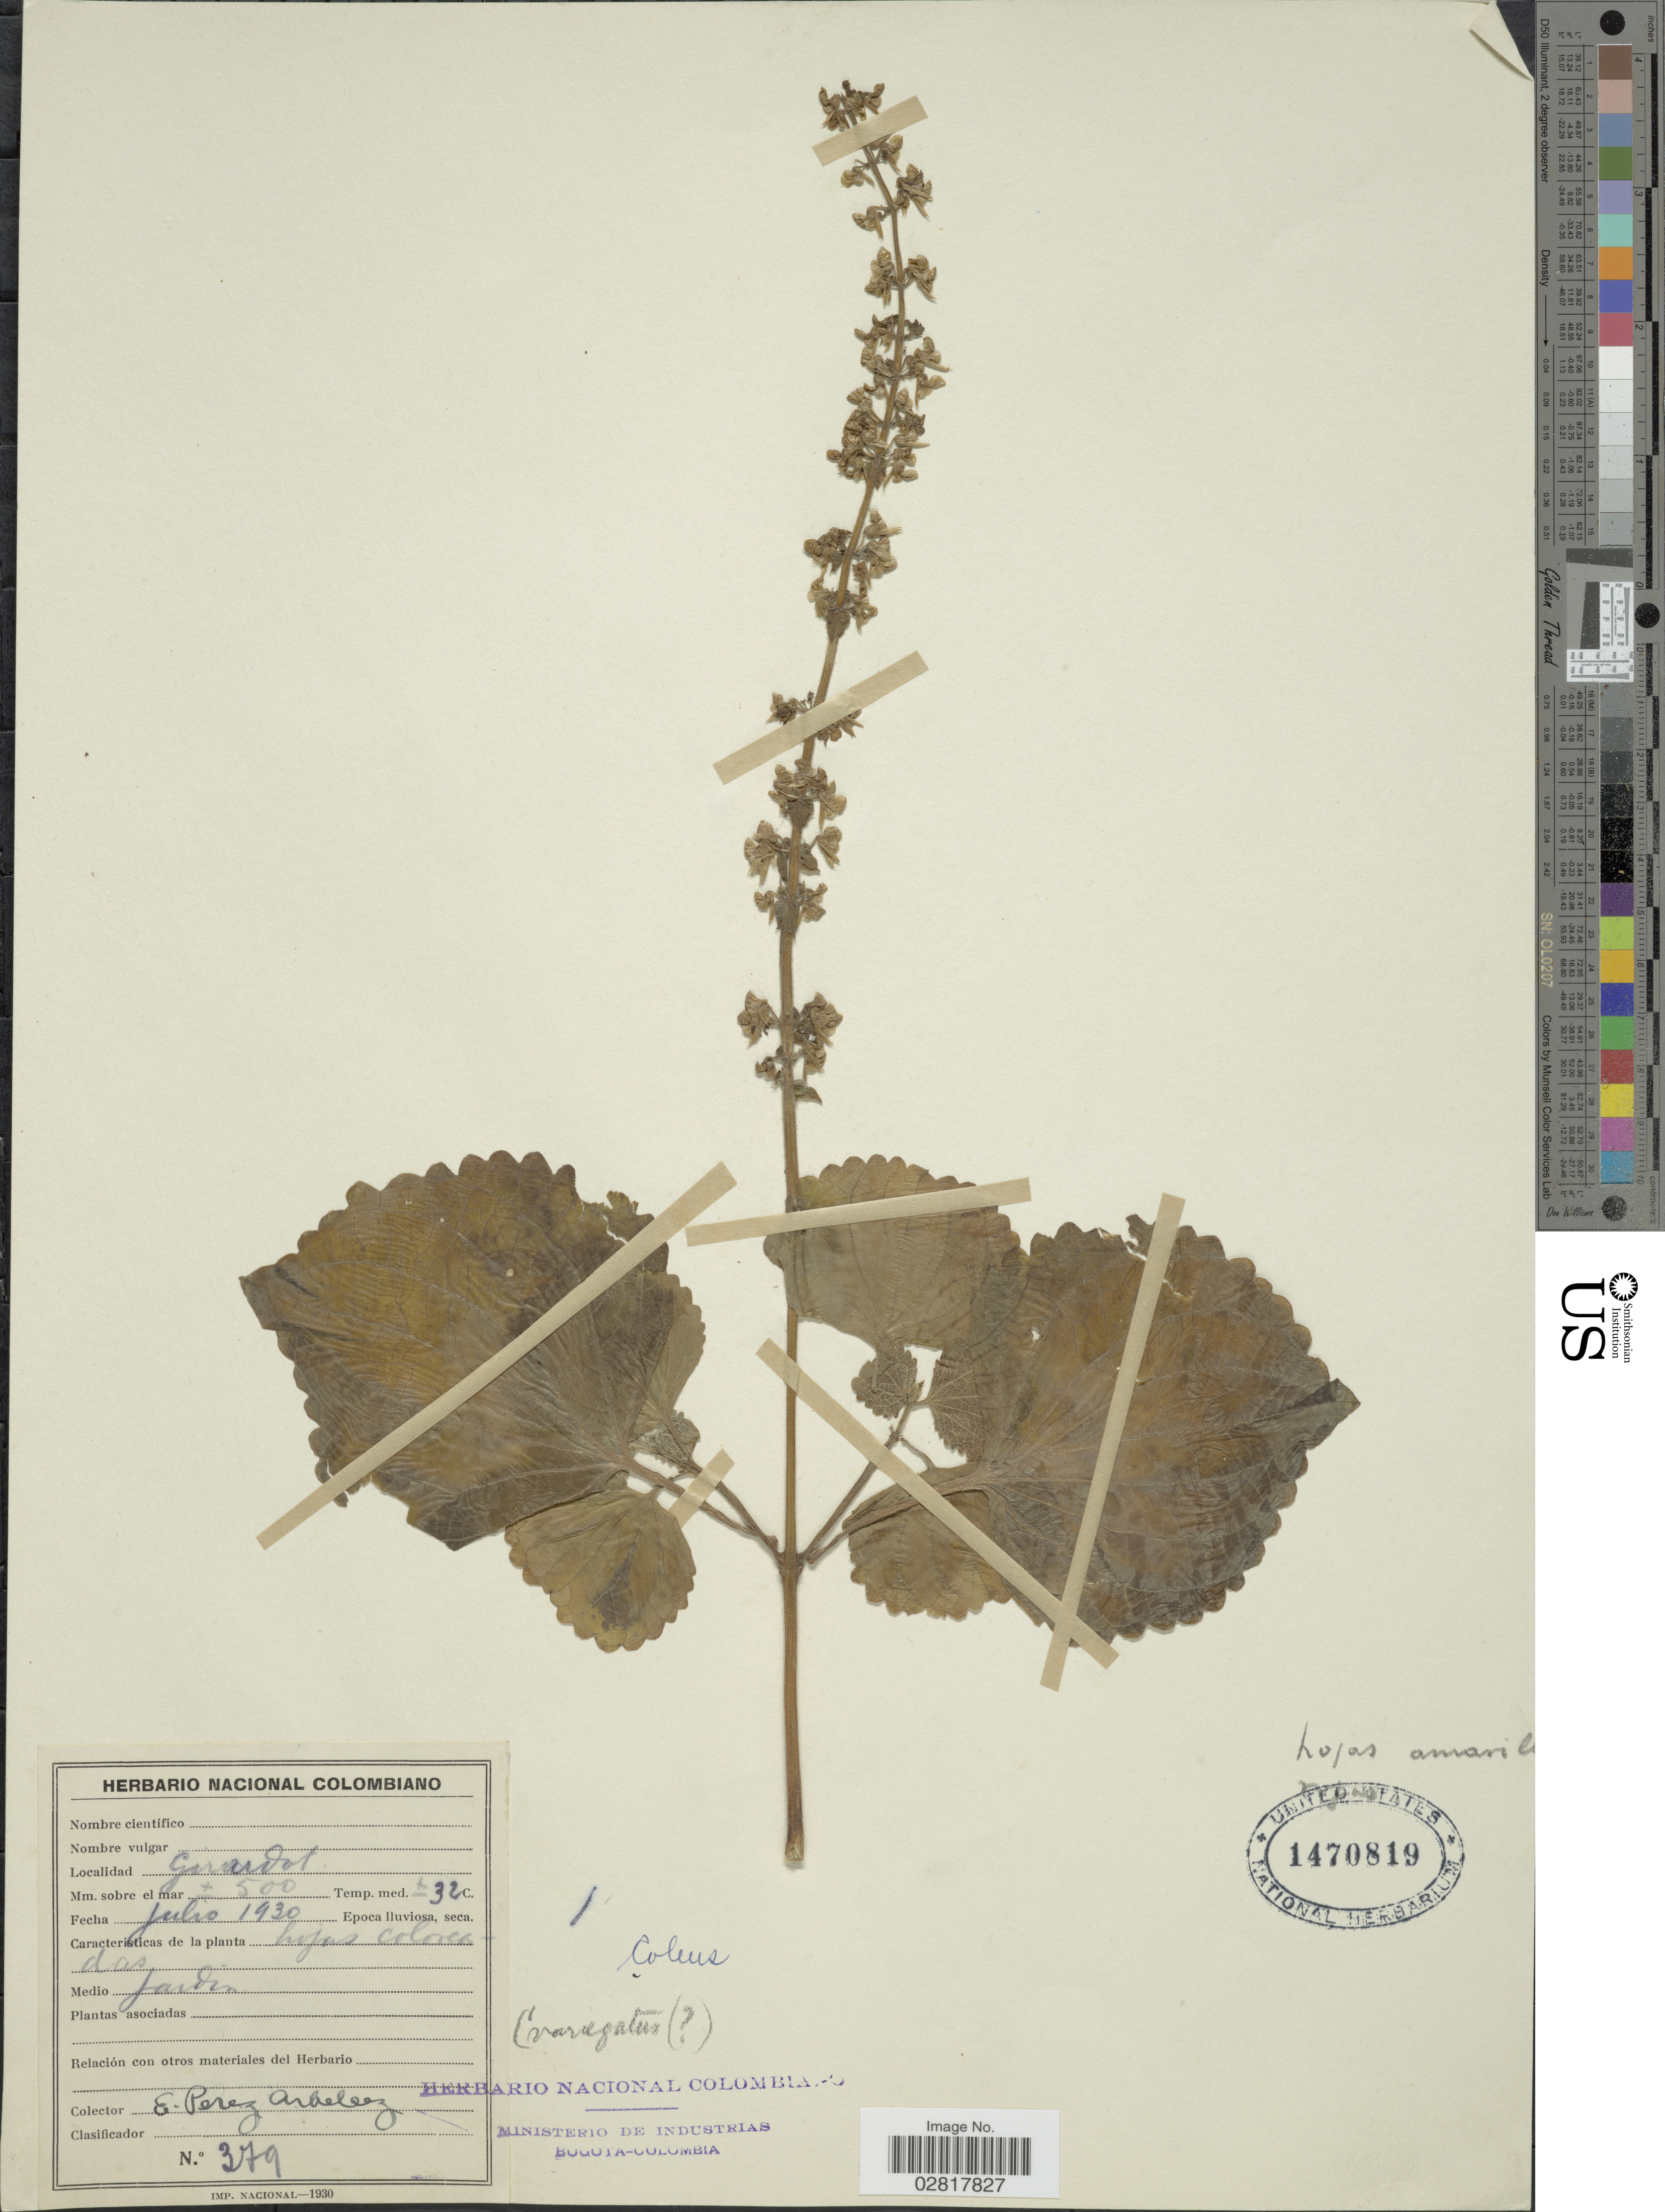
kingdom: Plantae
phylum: Tracheophyta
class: Magnoliopsida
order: Lamiales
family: Lamiaceae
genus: Plectranthus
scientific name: Plectranthus sp.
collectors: E. Pérez Arbeláez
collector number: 379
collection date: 1930-07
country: Colombia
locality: Girardot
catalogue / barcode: US 1470819